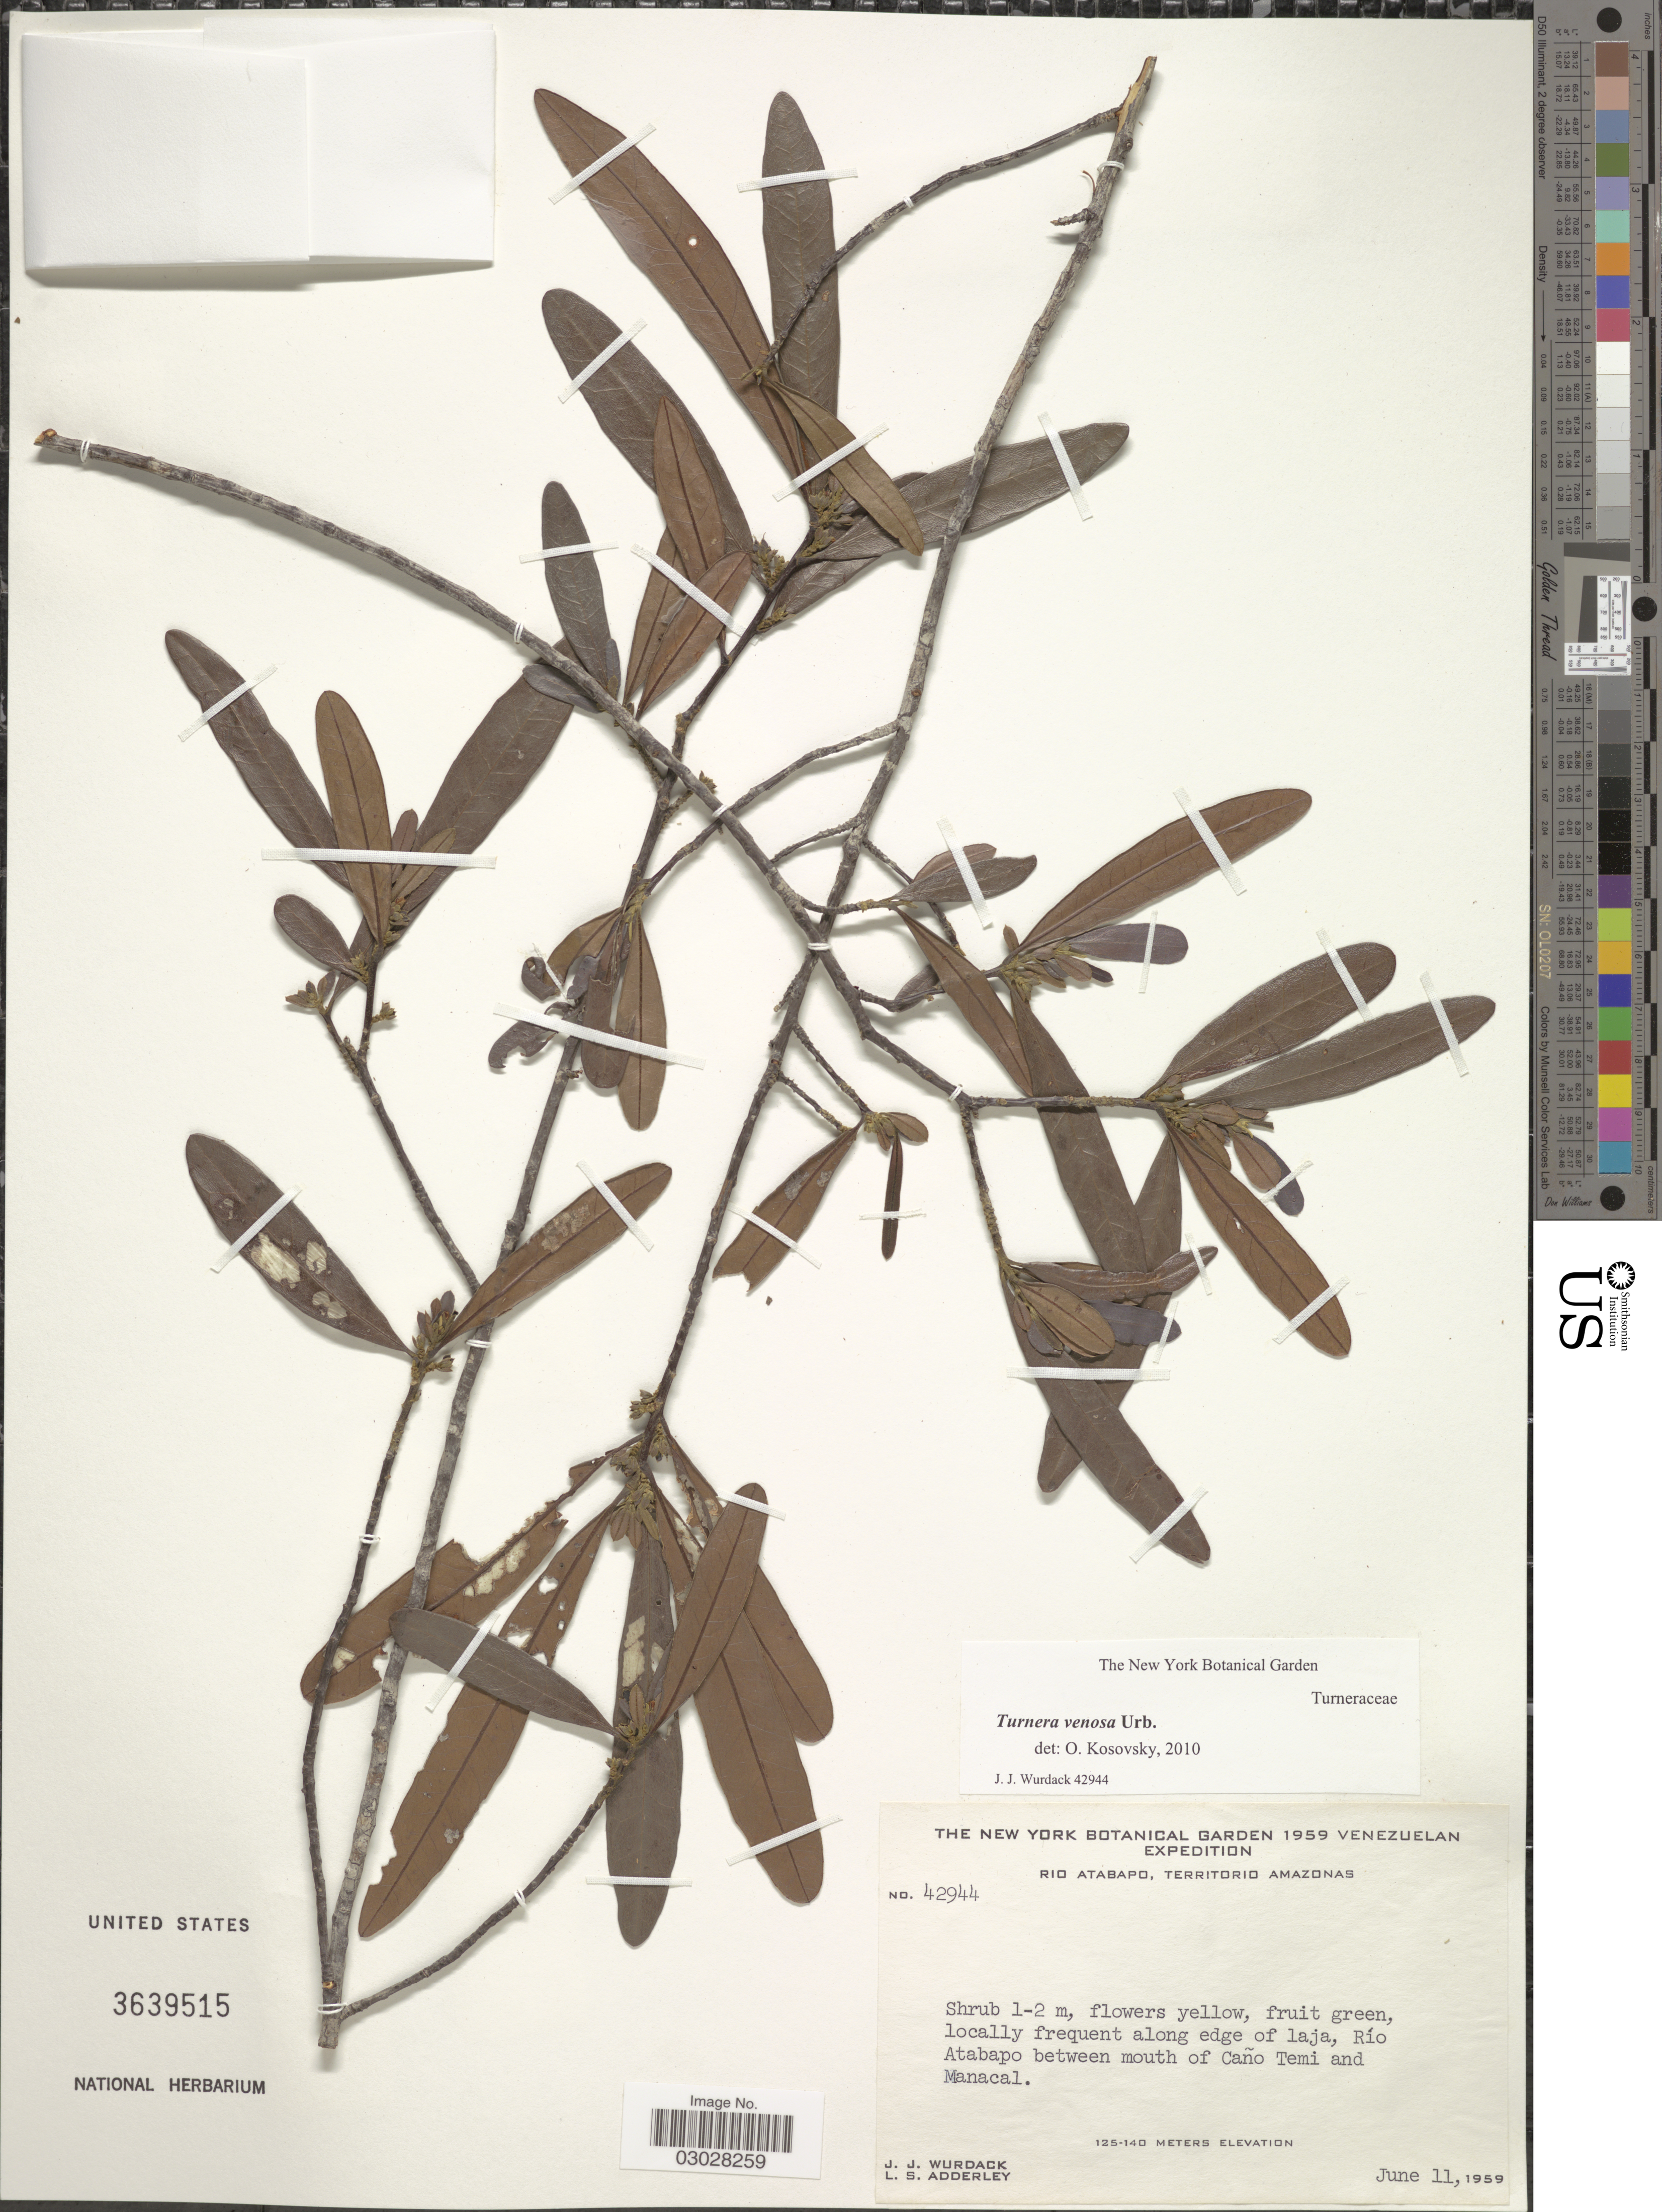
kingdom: Plantae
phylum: Tracheophyta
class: Magnoliopsida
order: Malpighiales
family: Turneraceae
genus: Turnera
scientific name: Turnera venosa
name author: Urb.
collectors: J. J. Wurdack & L. S. Adderley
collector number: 42944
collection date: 1959-06-11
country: Venezuela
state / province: Amazonas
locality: Rio Atabapo, Territorio Amazonas. Along edge of laja, Río Atabapo between mouth of Caño Temi and Manacal.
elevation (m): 125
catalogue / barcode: US 3639515